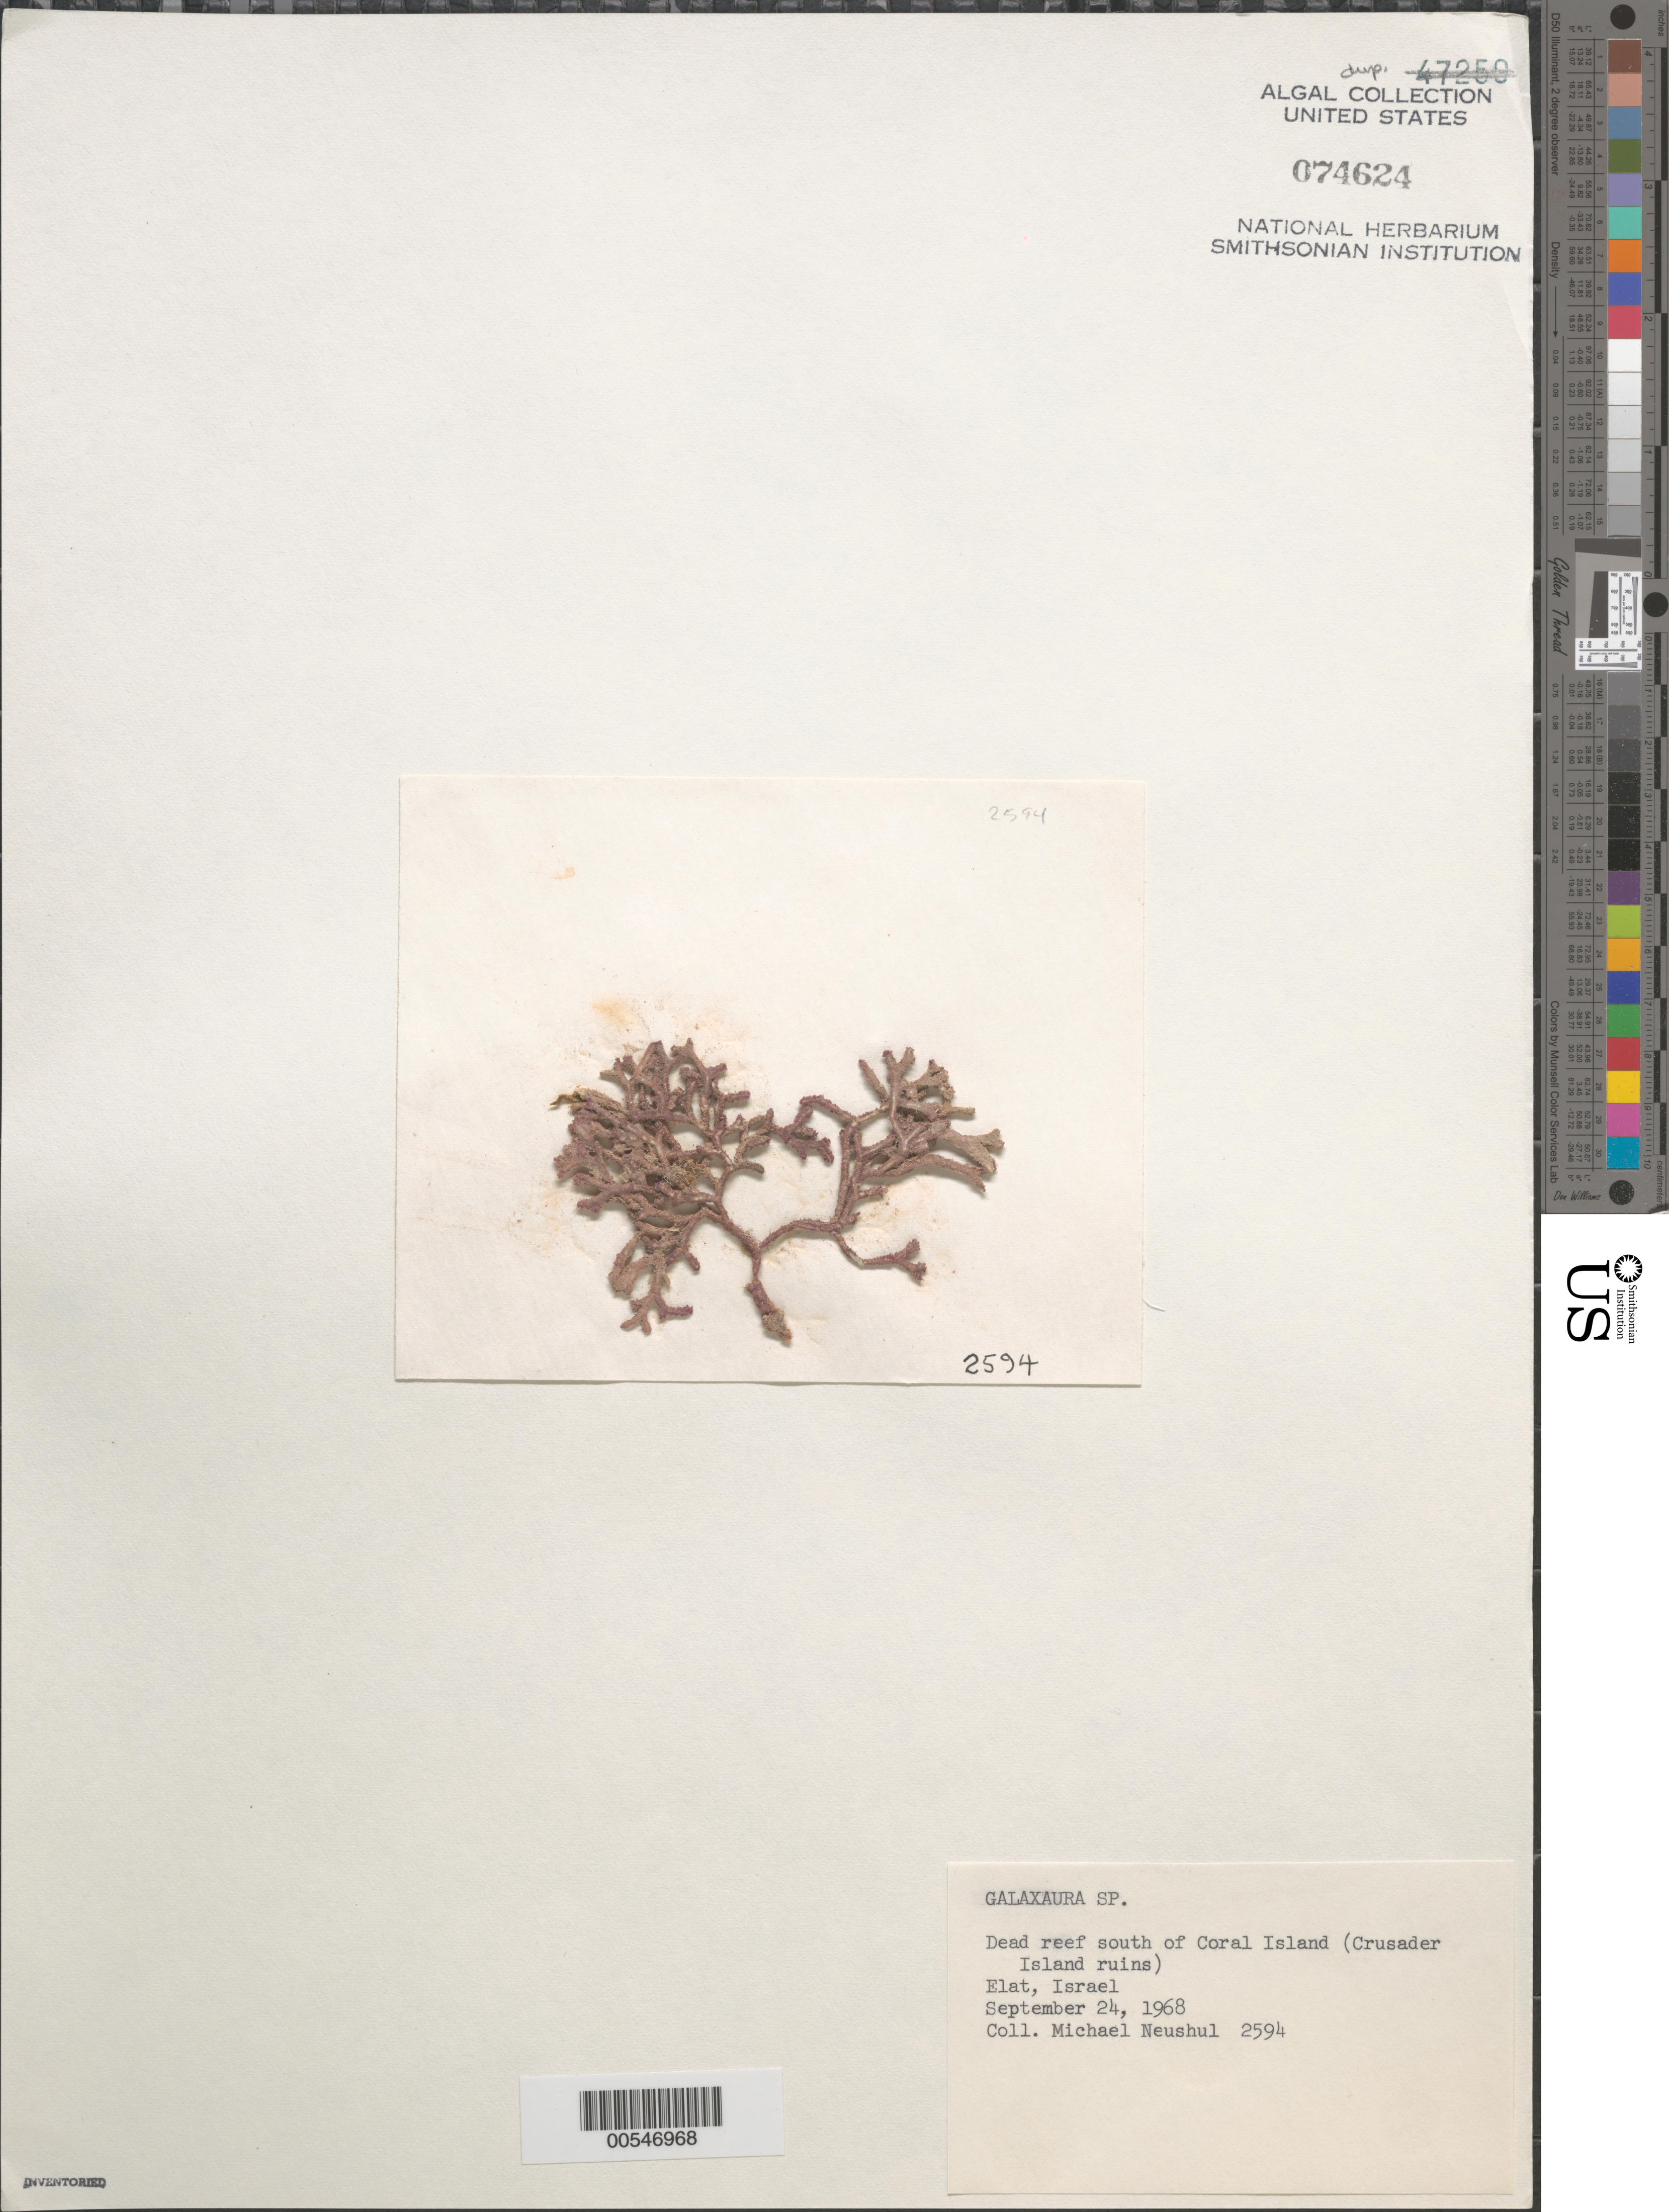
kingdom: Plantae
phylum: Rhodophyta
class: Florideophyceae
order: Nemaliales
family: Galaxauraceae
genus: Galaxaura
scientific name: Galaxaura sp.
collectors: M. Neushul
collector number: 2594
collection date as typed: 24 Sep 1968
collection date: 1968-09-24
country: Israel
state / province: Southern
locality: Elat, Crusader Island ruins, reef south of Coral Island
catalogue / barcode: US 74624